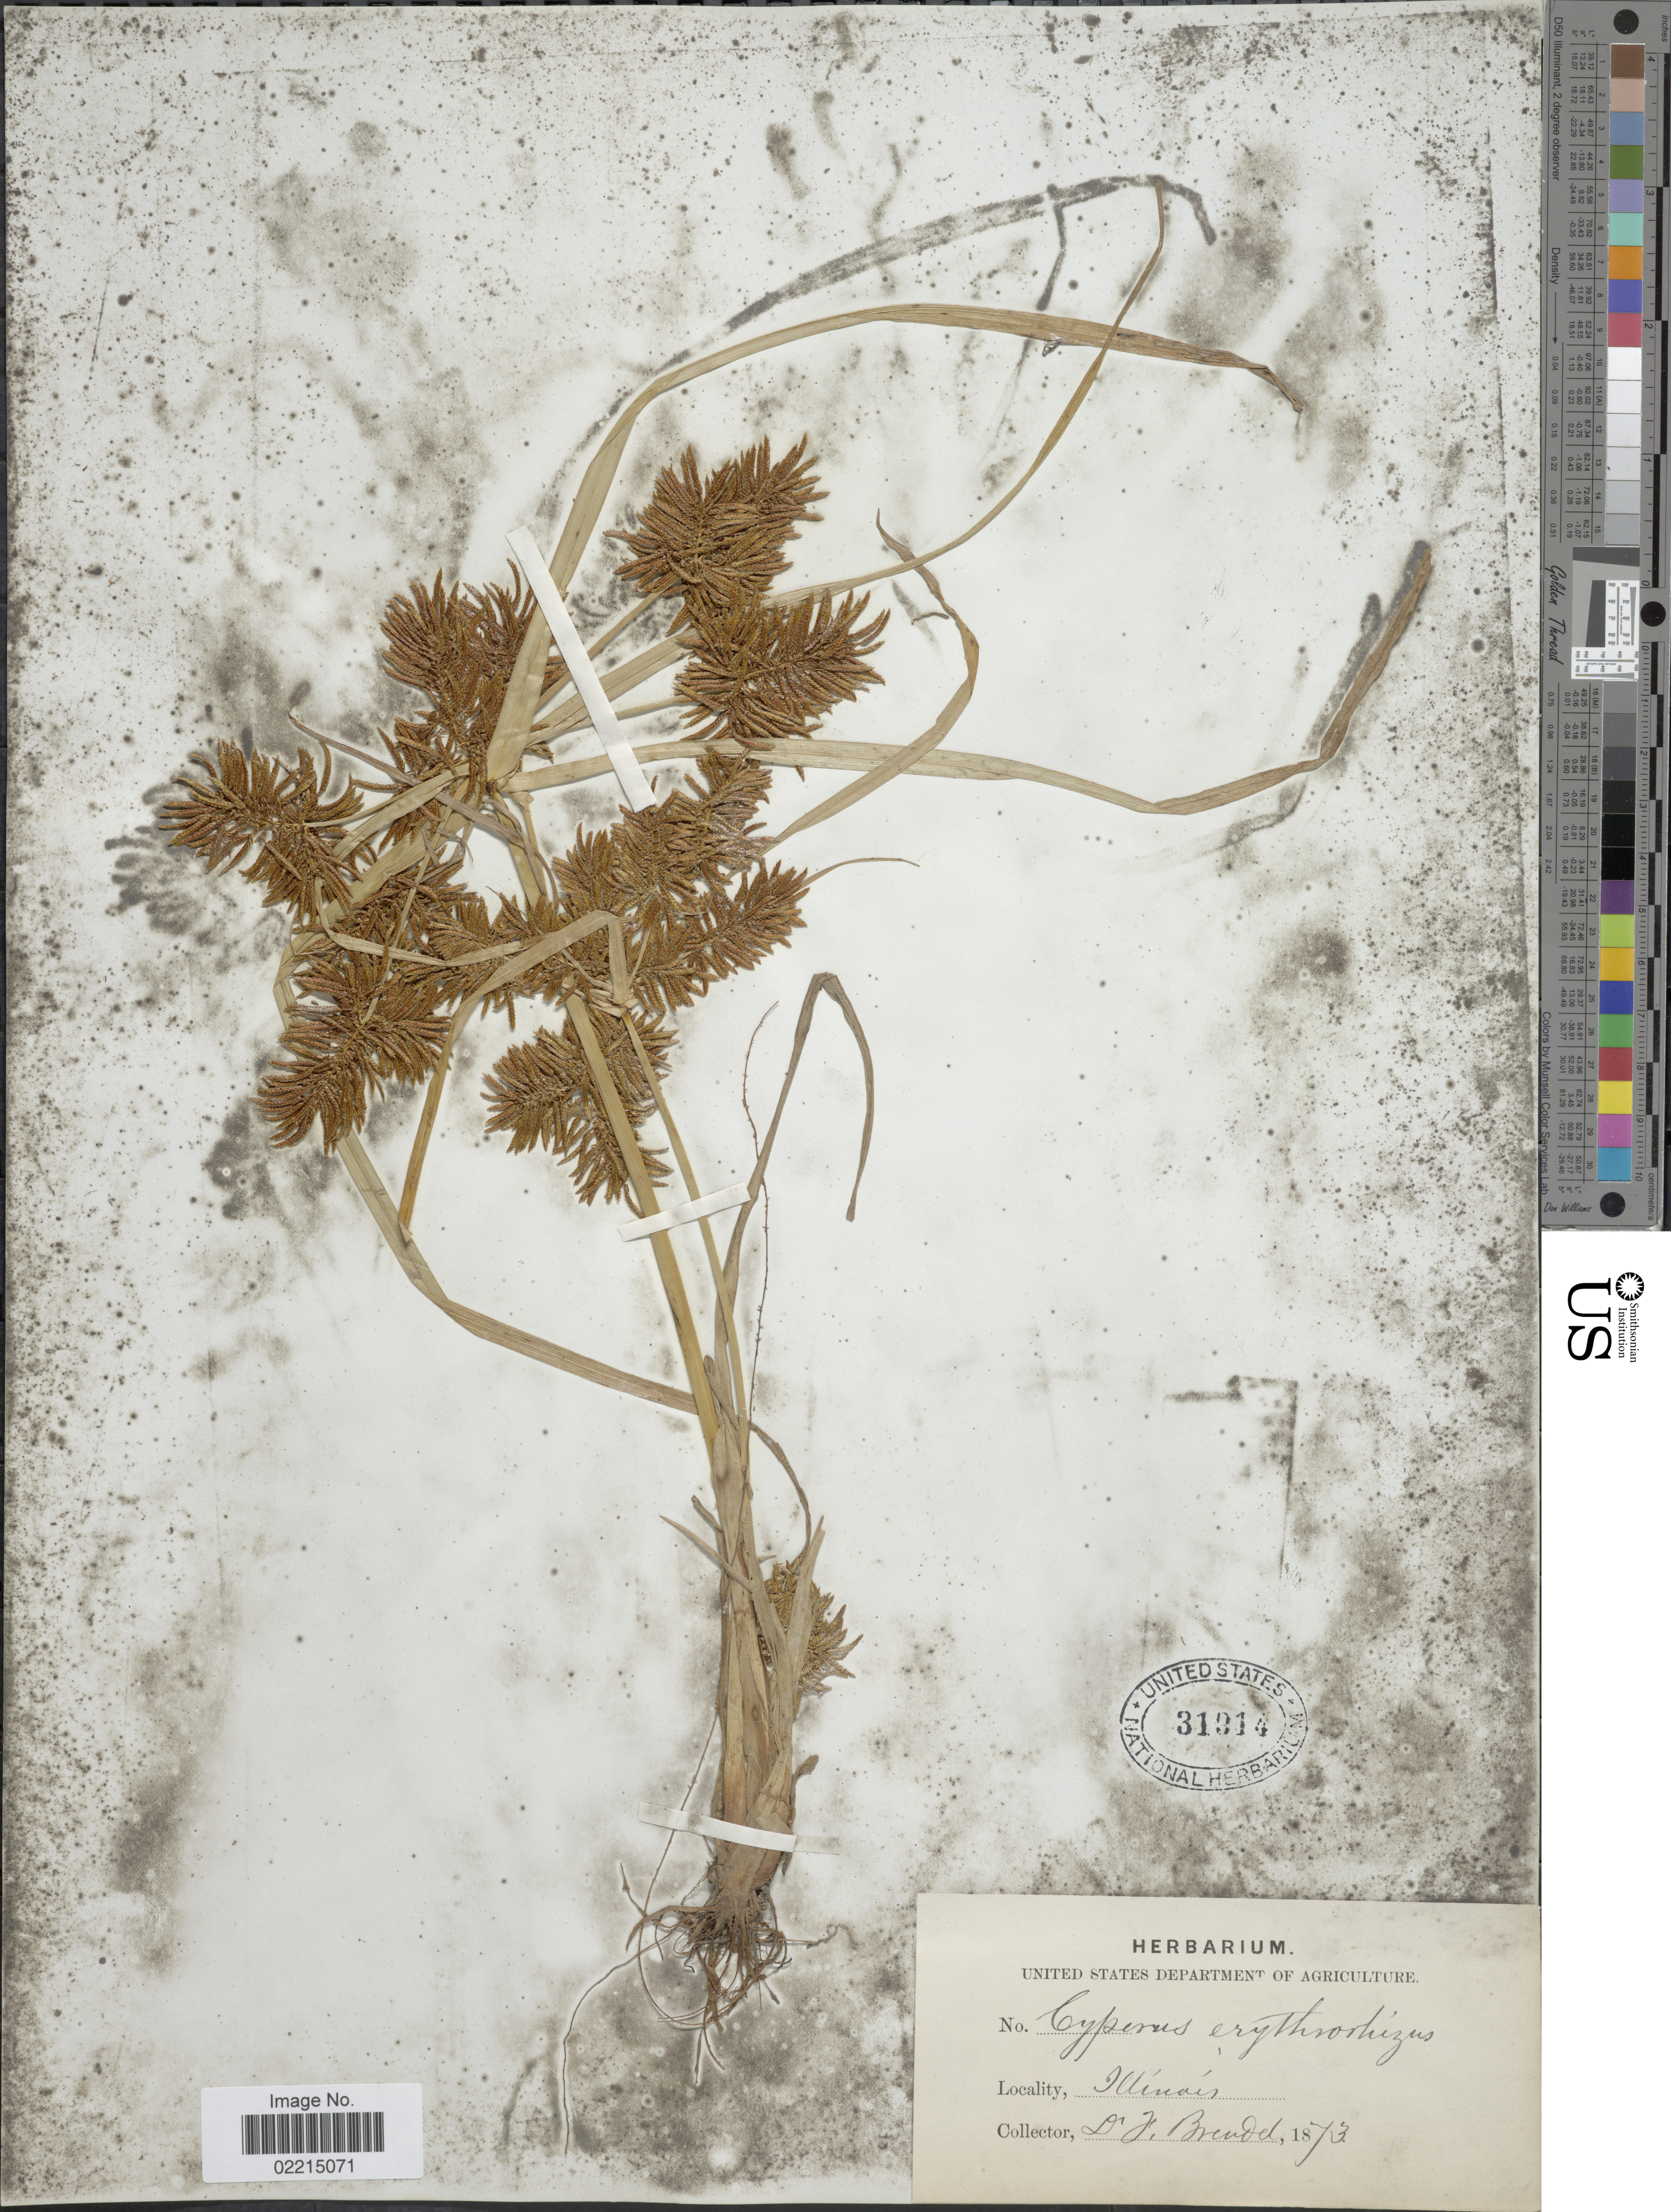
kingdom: Plantae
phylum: Tracheophyta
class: Liliopsida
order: Poales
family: Cyperaceae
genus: Cyperus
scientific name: Cyperus erythrorhizos Muhl.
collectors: J. Brendel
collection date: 1873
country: United States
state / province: Illinois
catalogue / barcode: US 31914